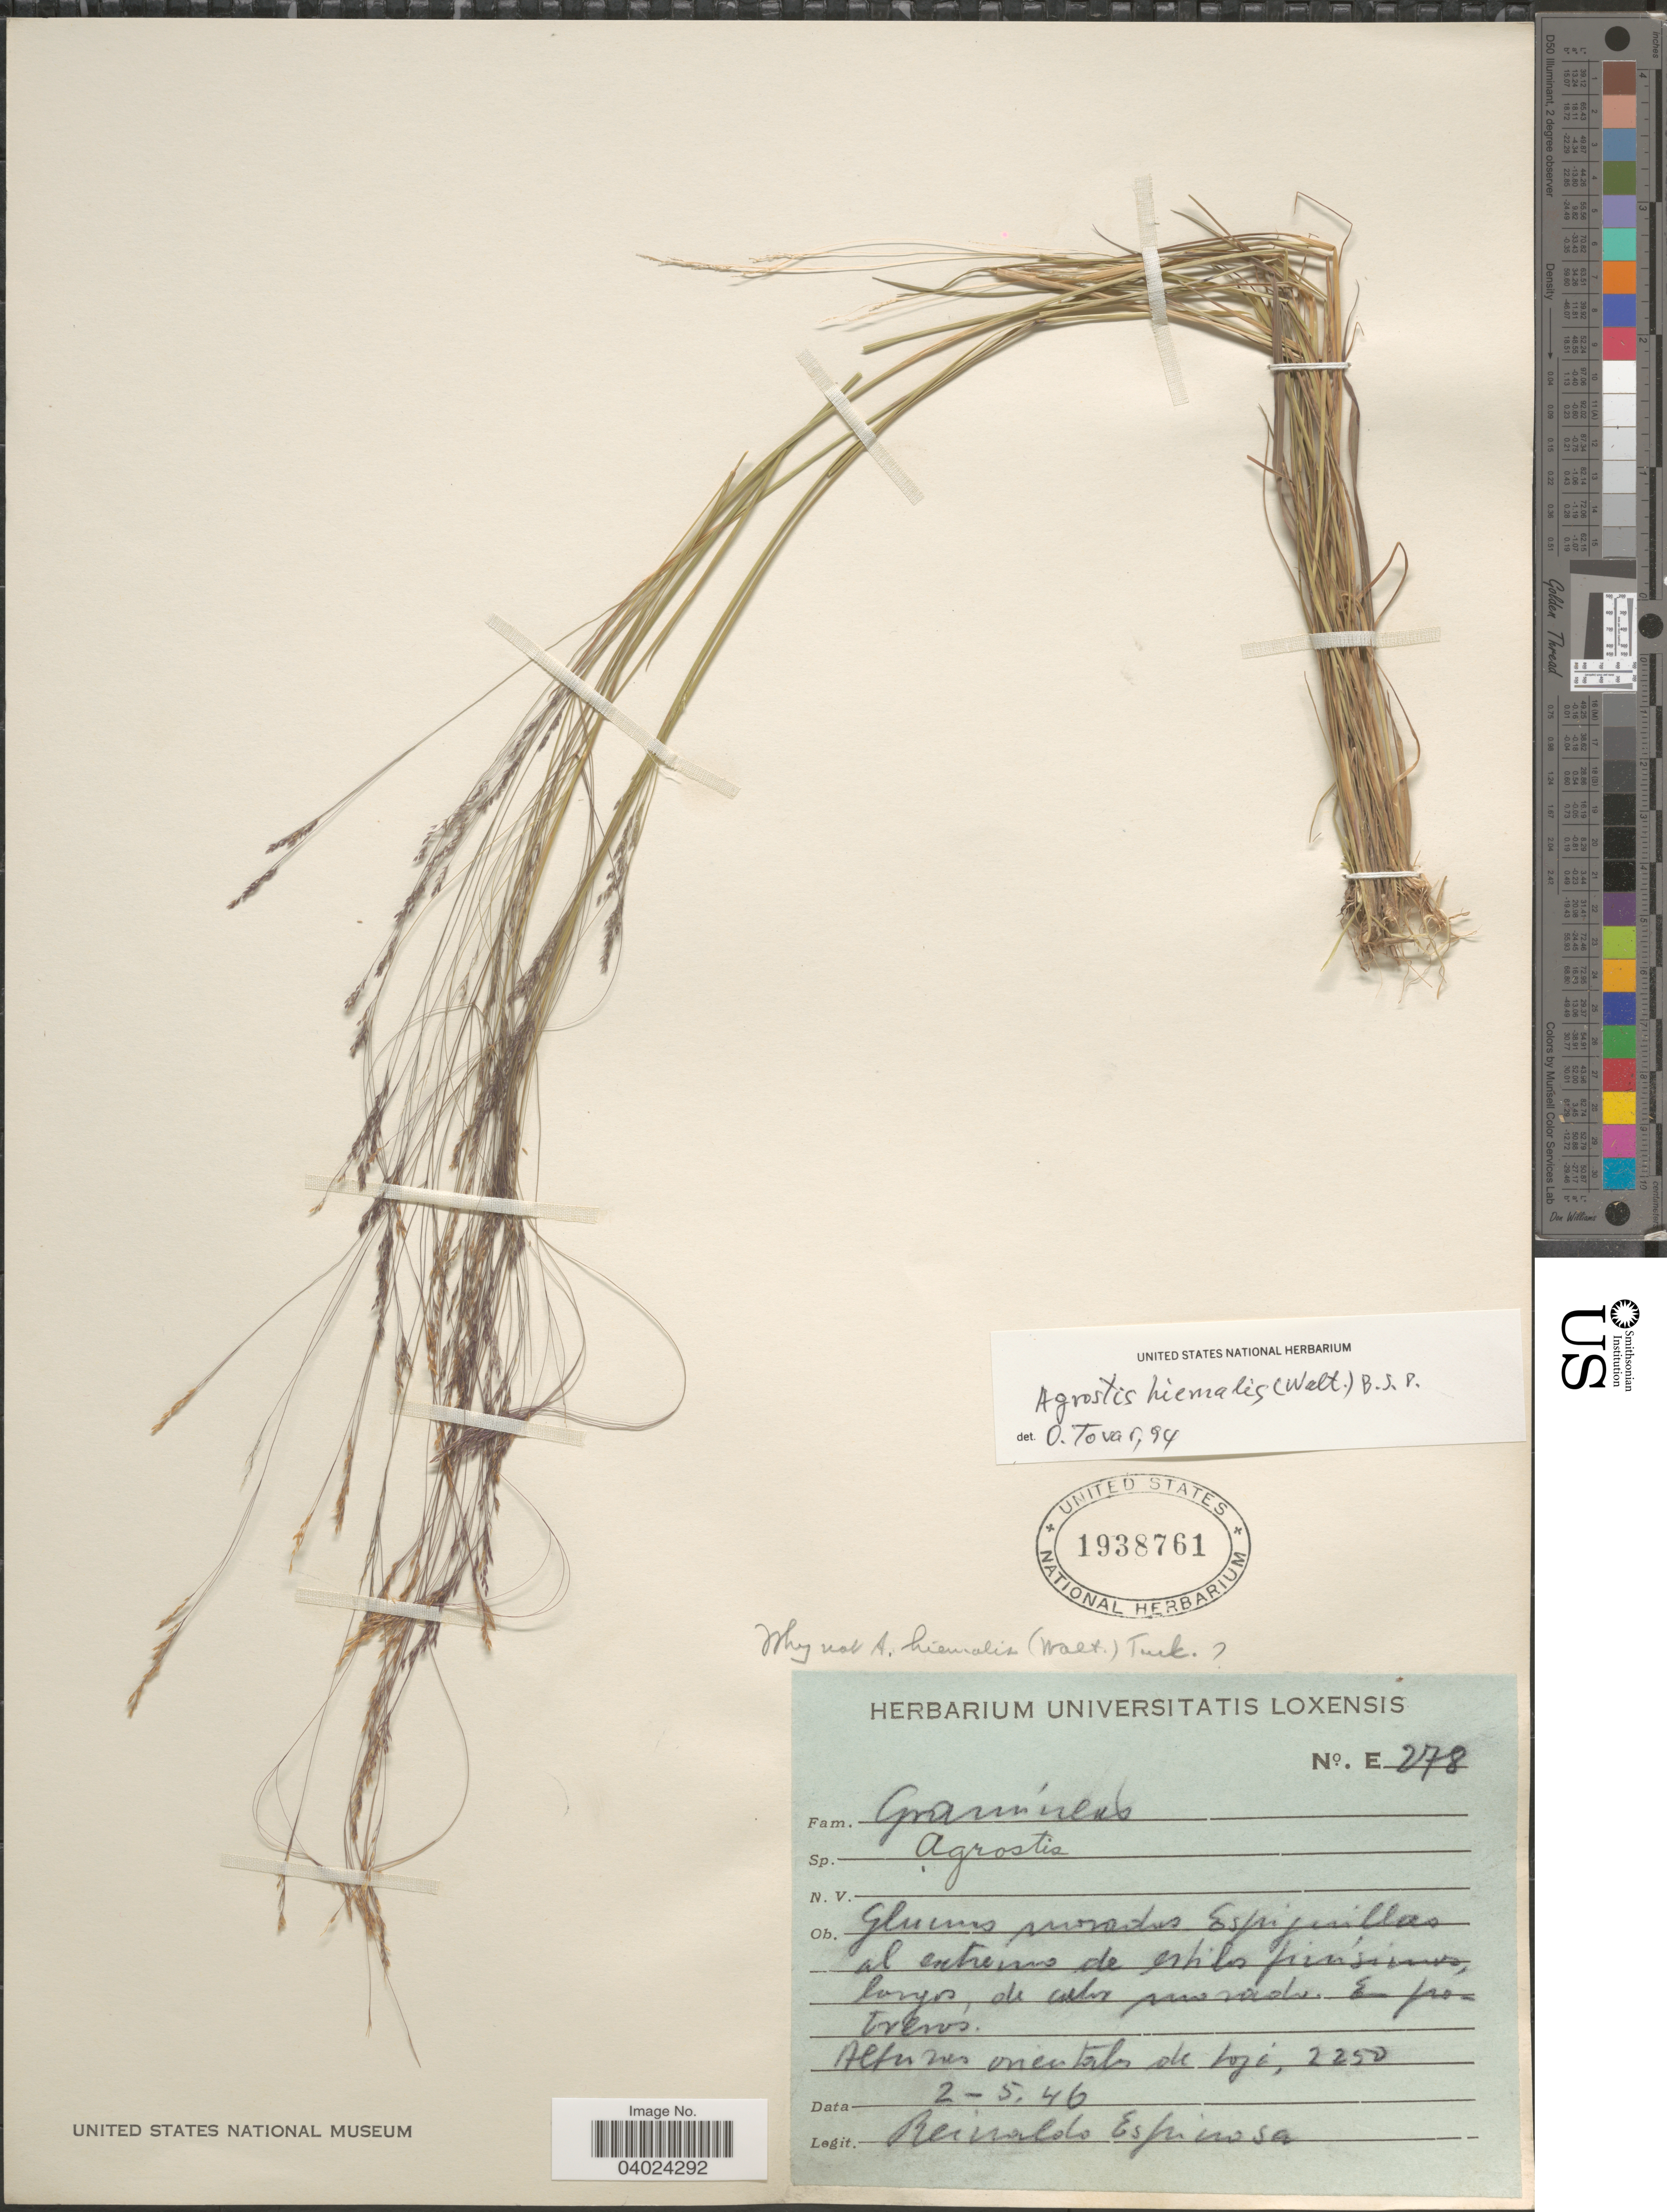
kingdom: Plantae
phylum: Tracheophyta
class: Liliopsida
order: Poales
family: Poaceae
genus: Agrostis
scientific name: Agrostis hyemalis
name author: (Walter) Britton et al.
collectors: R. Espinosa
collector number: E 278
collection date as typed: Transcribed d/m/y: 2/5/46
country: Ecuador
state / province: Loja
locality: Alturos orientales de Loja.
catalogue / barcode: US 1938761